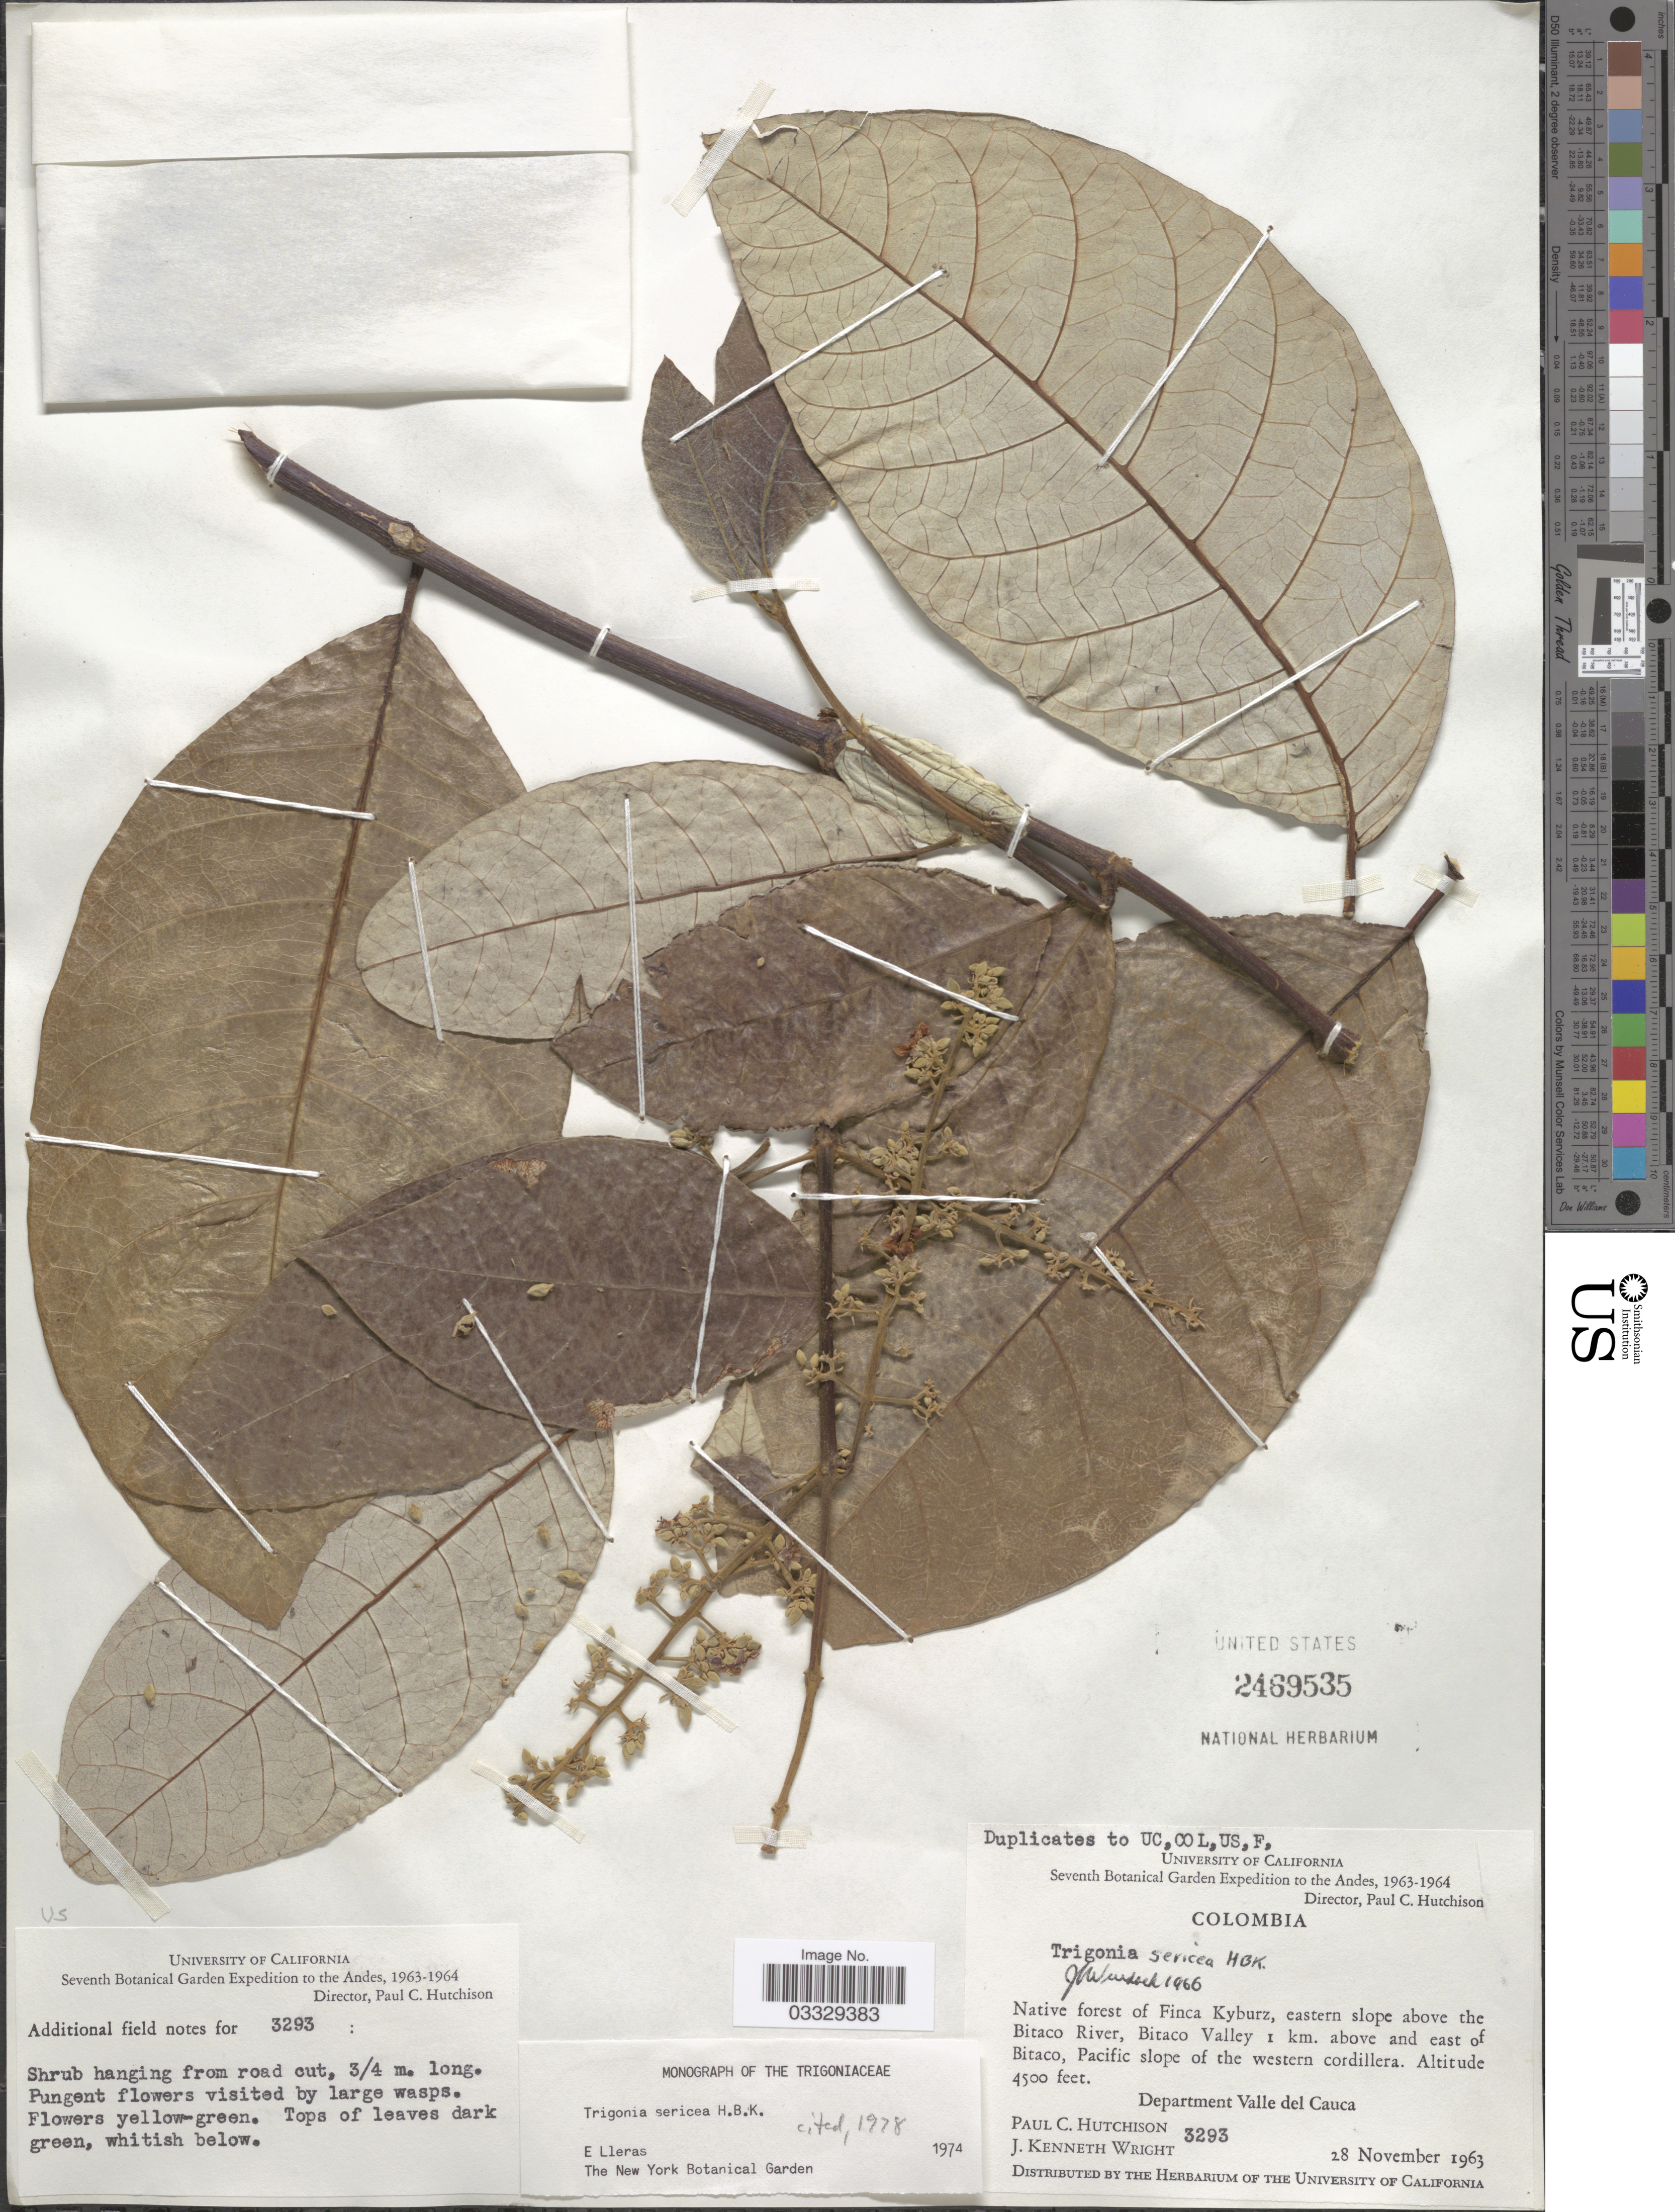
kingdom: Plantae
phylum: Tracheophyta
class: Magnoliopsida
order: Malpighiales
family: Trigoniaceae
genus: Trigonia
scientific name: Trigonia sericea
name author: Kunth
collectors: P. C. Hutchison & J. K. Wright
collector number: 3293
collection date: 1963-11-28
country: Colombia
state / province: Valle del Cauca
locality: Andes. Native forest of Finca Kyburz, eastern slope above the Bitaco River, Bitaco Valley 1 km. above and east of Bitaco, Pacific slope of the western cordillera. Department Valle del Cauca.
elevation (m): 1372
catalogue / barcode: US 2469535